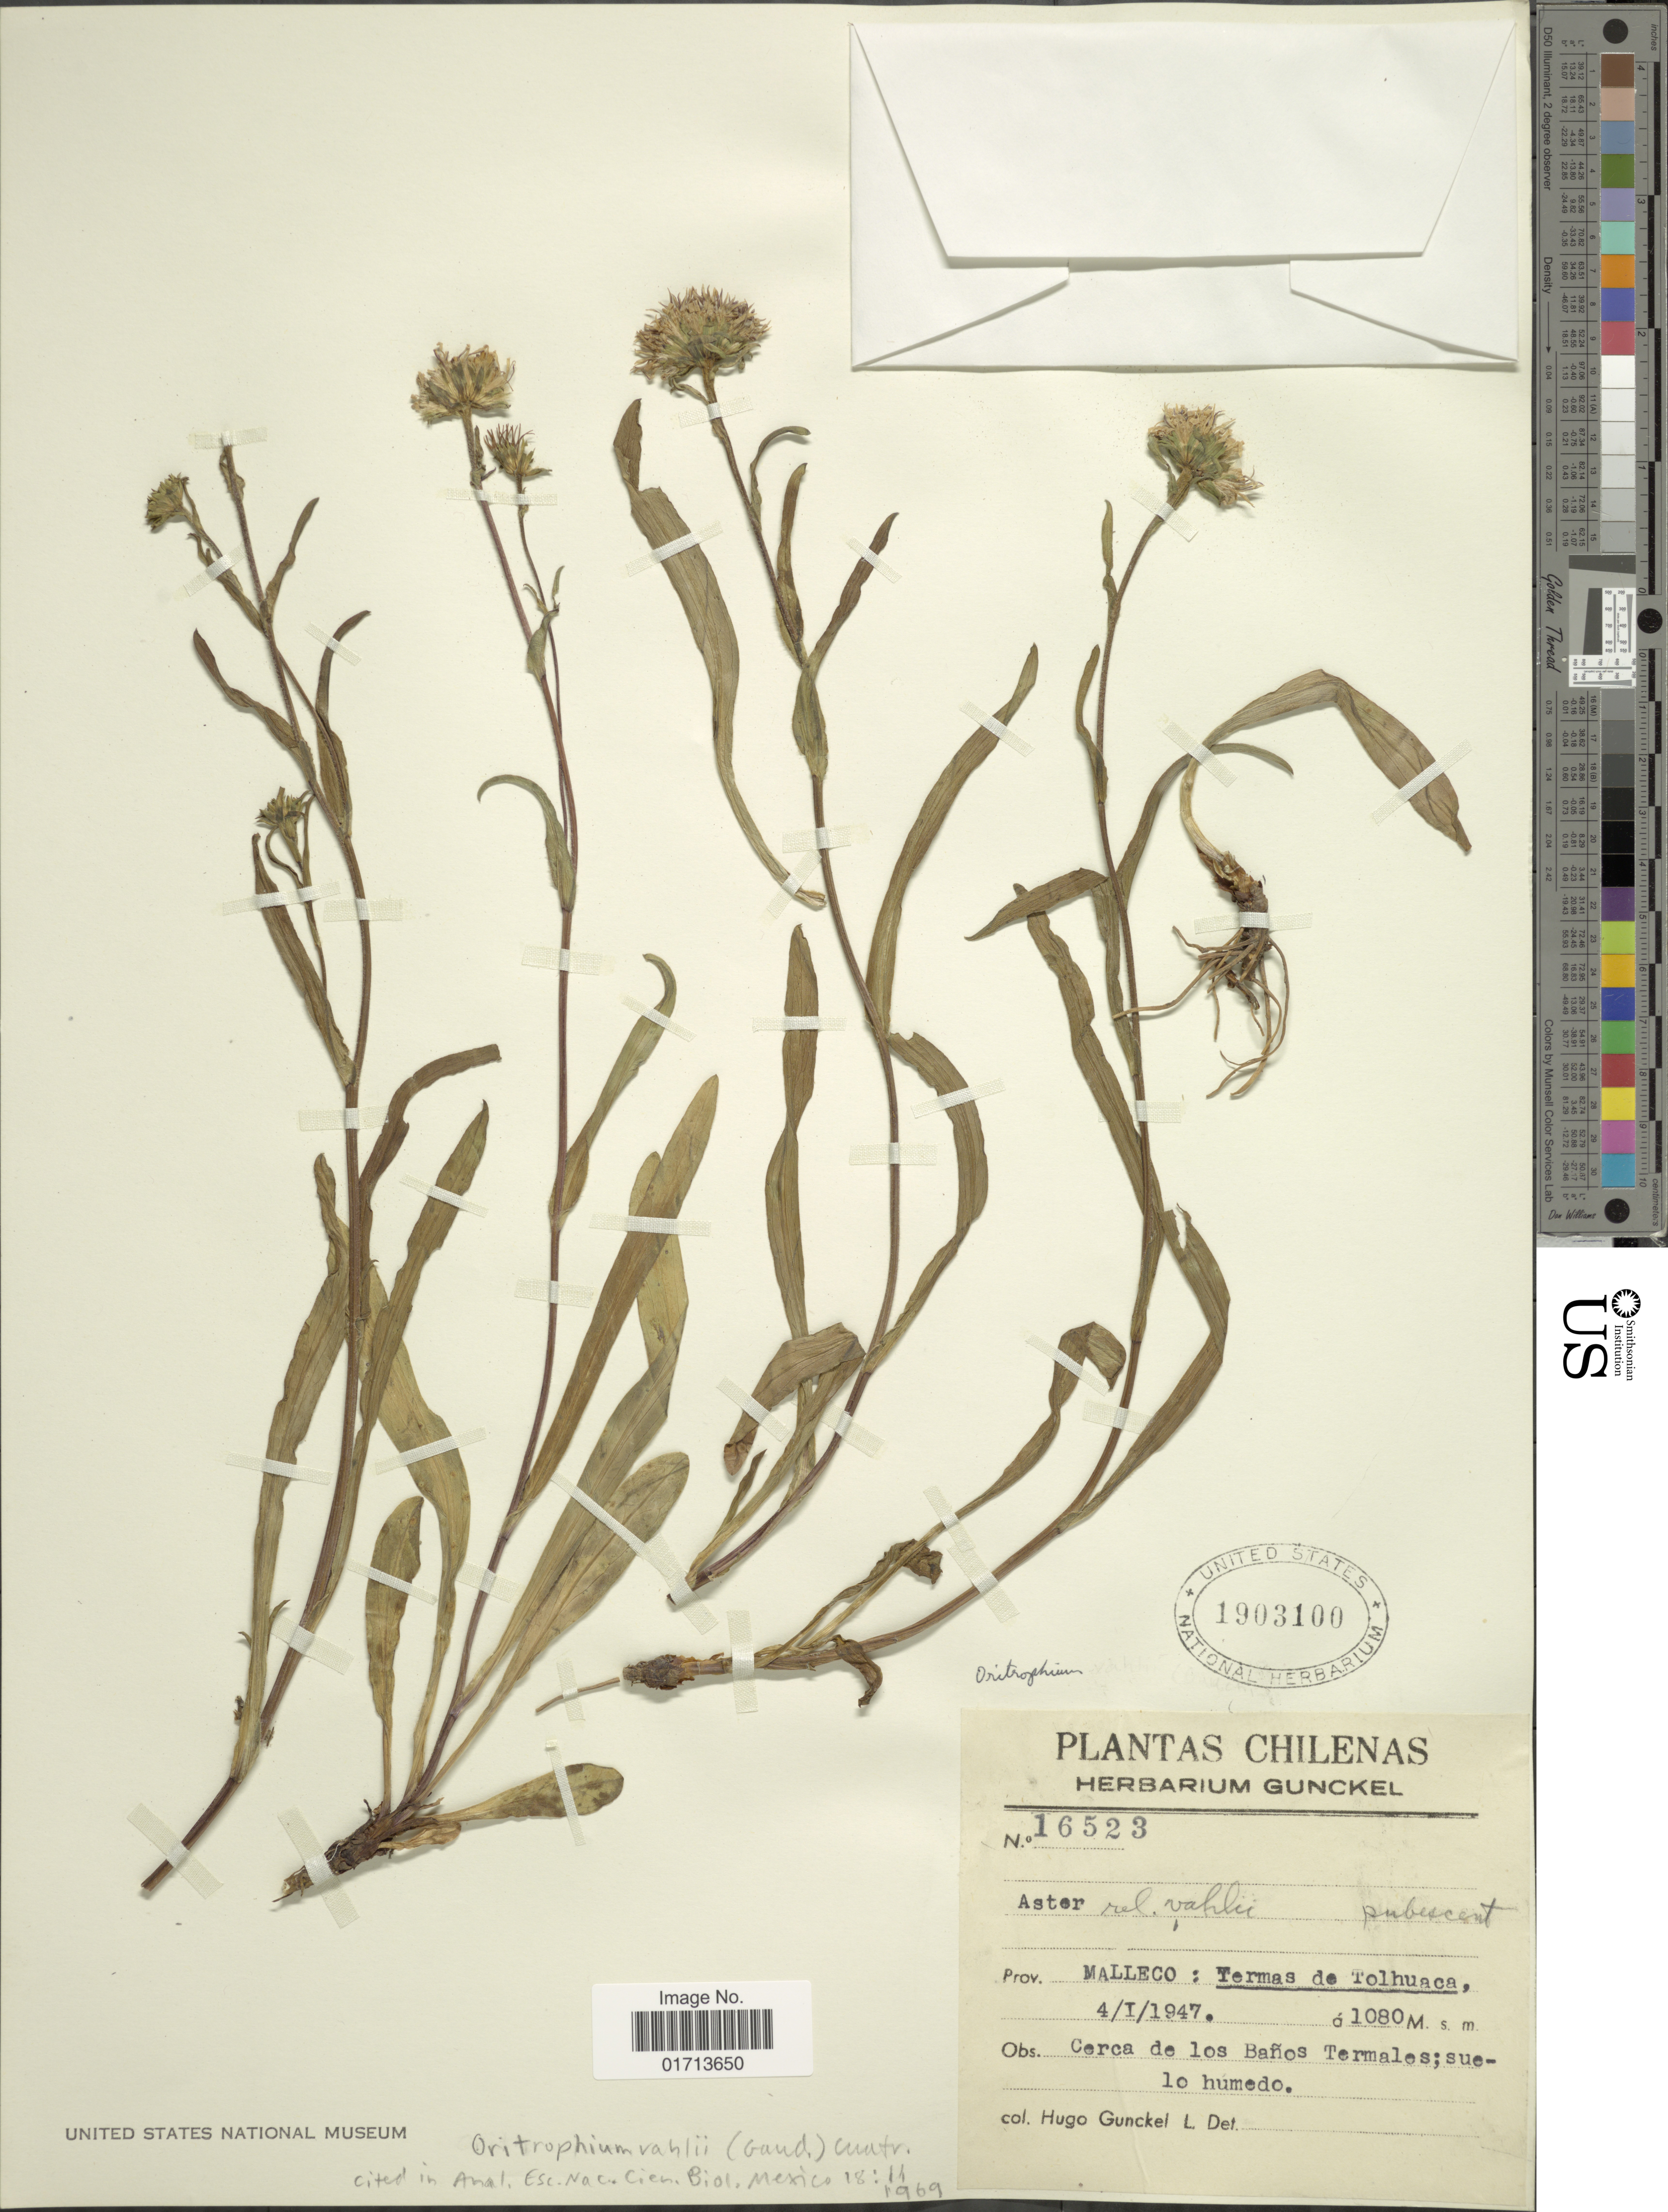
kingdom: Plantae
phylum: Tracheophyta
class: Magnoliopsida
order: Asterales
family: Asteraceae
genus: Oritrophium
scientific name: Oritrophium vahlii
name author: (Gaudich.) Cuatrec.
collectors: H. Gunckel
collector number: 16523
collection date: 1947-01-04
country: Chile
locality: Chilenas, Prov. Malleco: Termas de Tolhuaca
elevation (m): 1080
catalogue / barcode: US 1903100